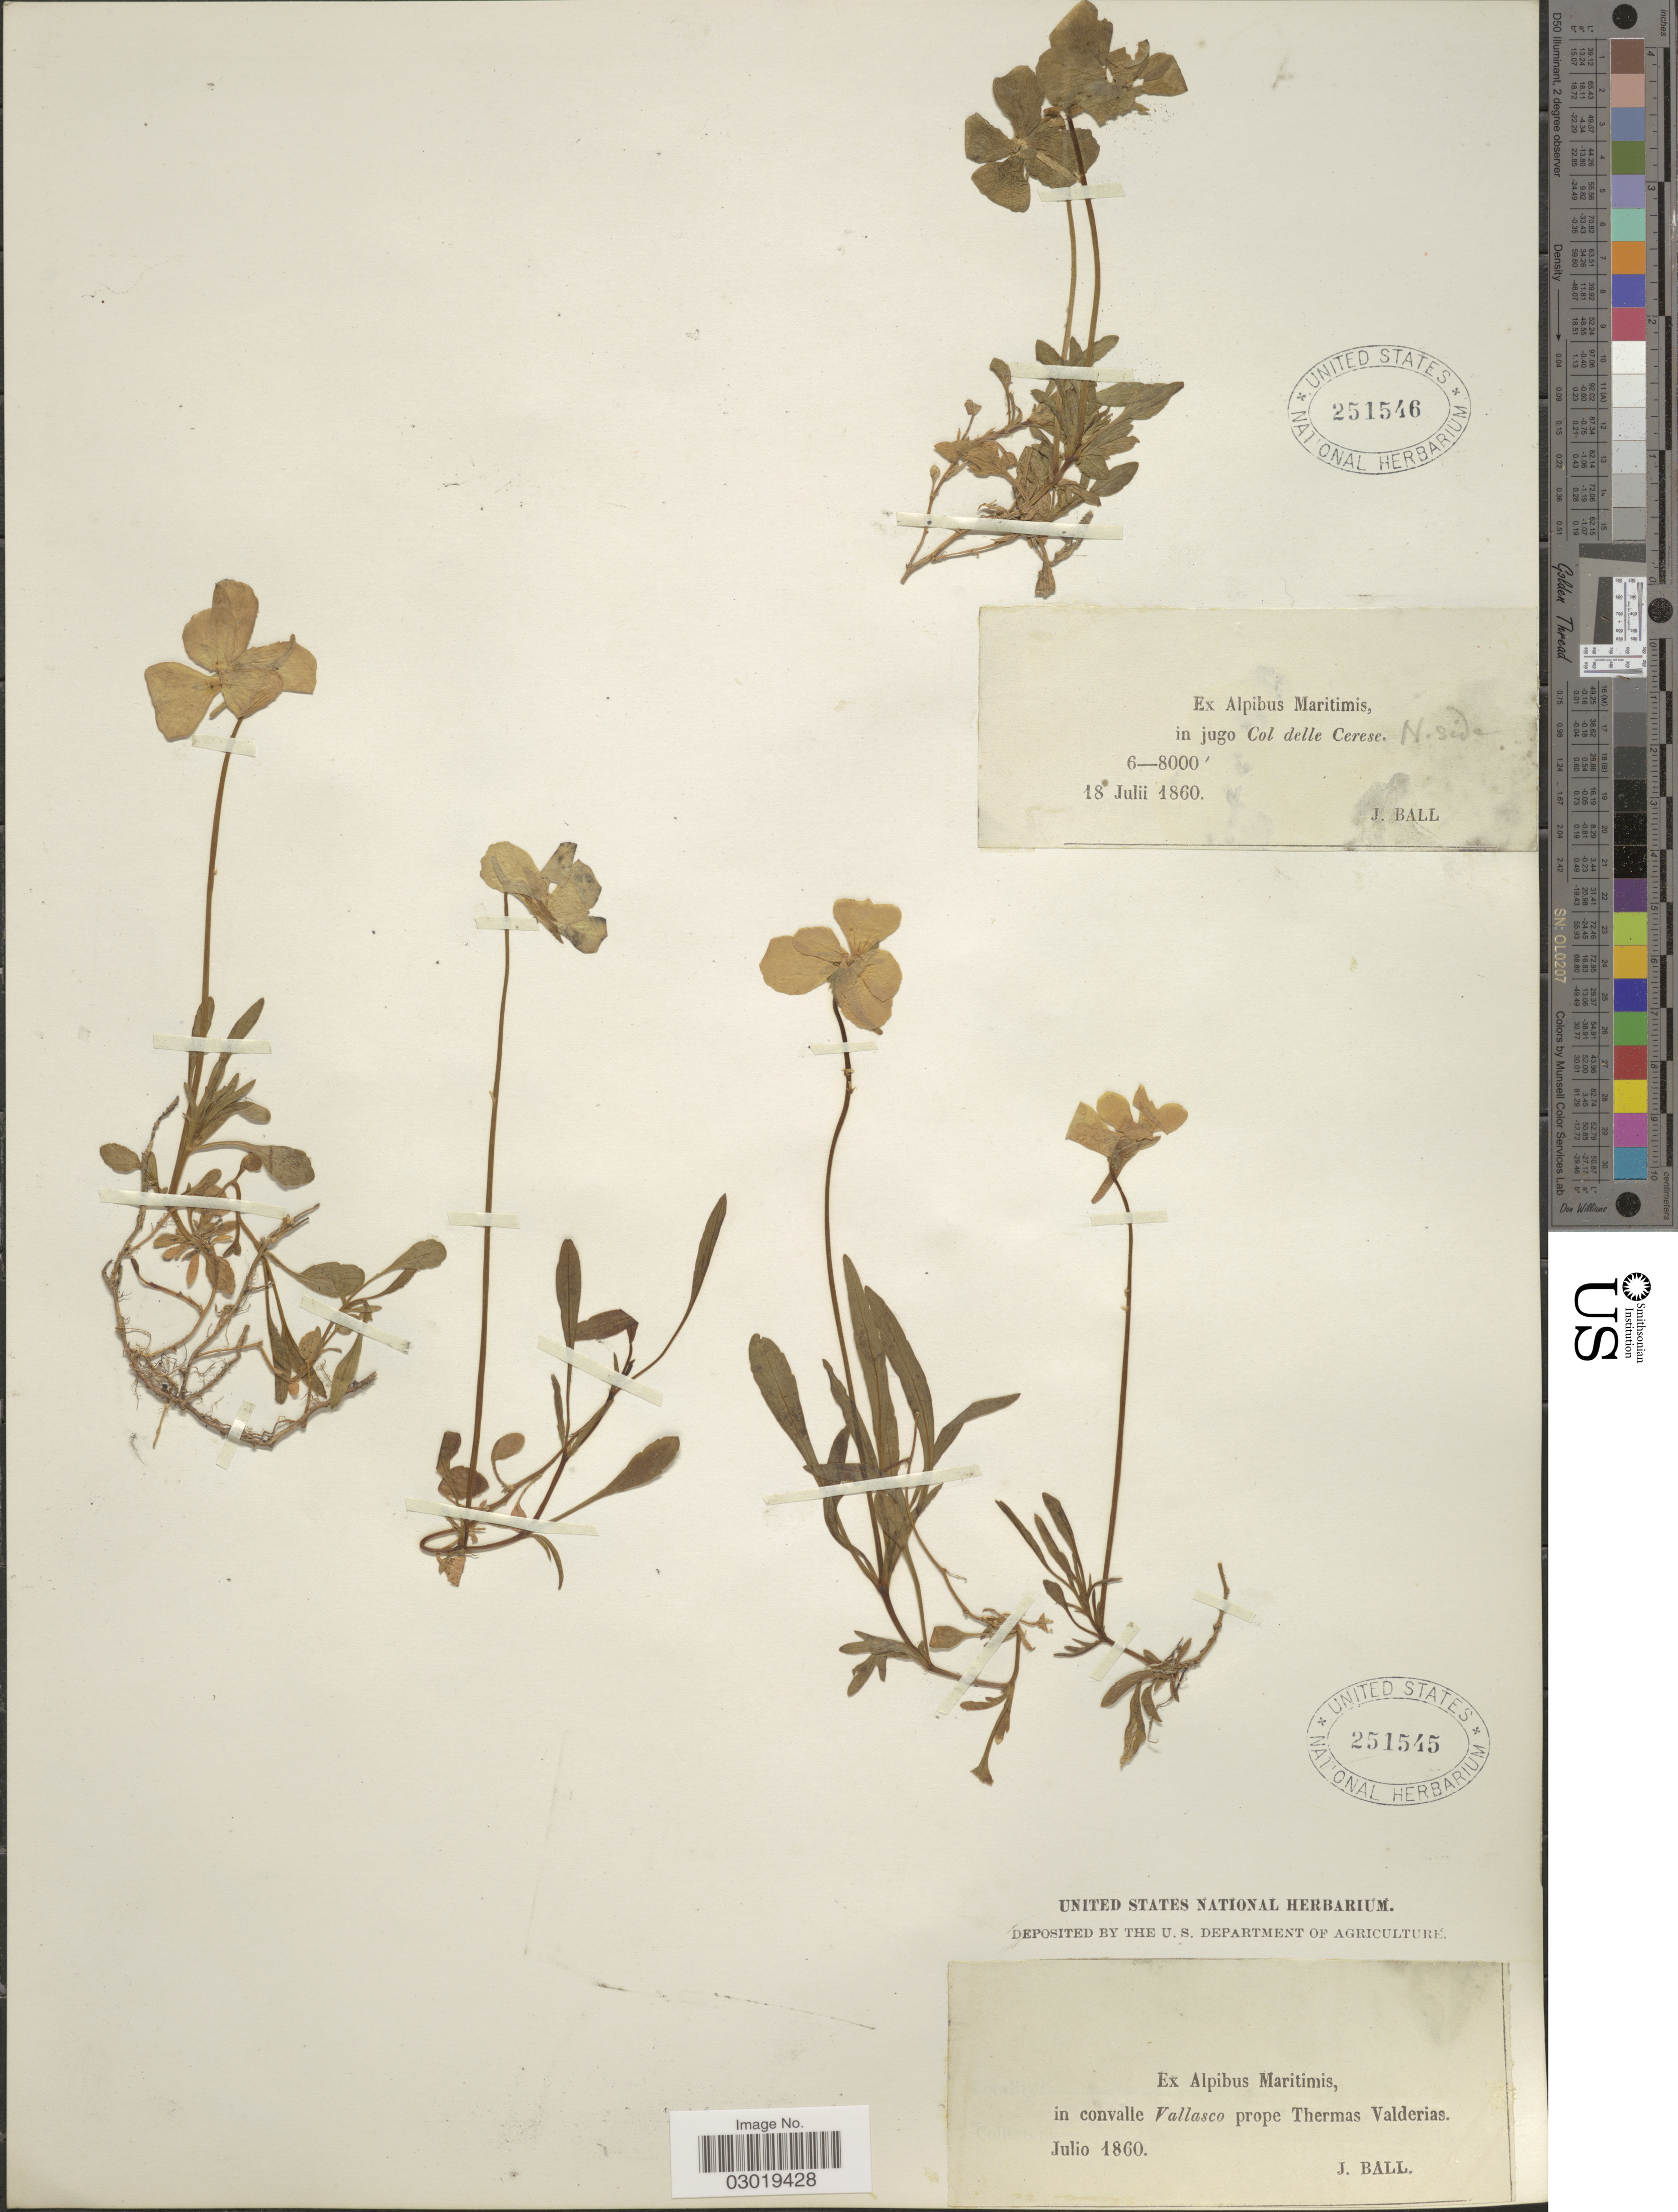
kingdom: Plantae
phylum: Tracheophyta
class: Magnoliopsida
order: Malpighiales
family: Violaceae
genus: Viola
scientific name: Viola sp.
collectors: J. Ball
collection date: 1860-07-18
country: Italy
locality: Ex Alpibus Maritimis, in jugo Col delle Cerese. N. side.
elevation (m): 1829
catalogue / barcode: US 251546